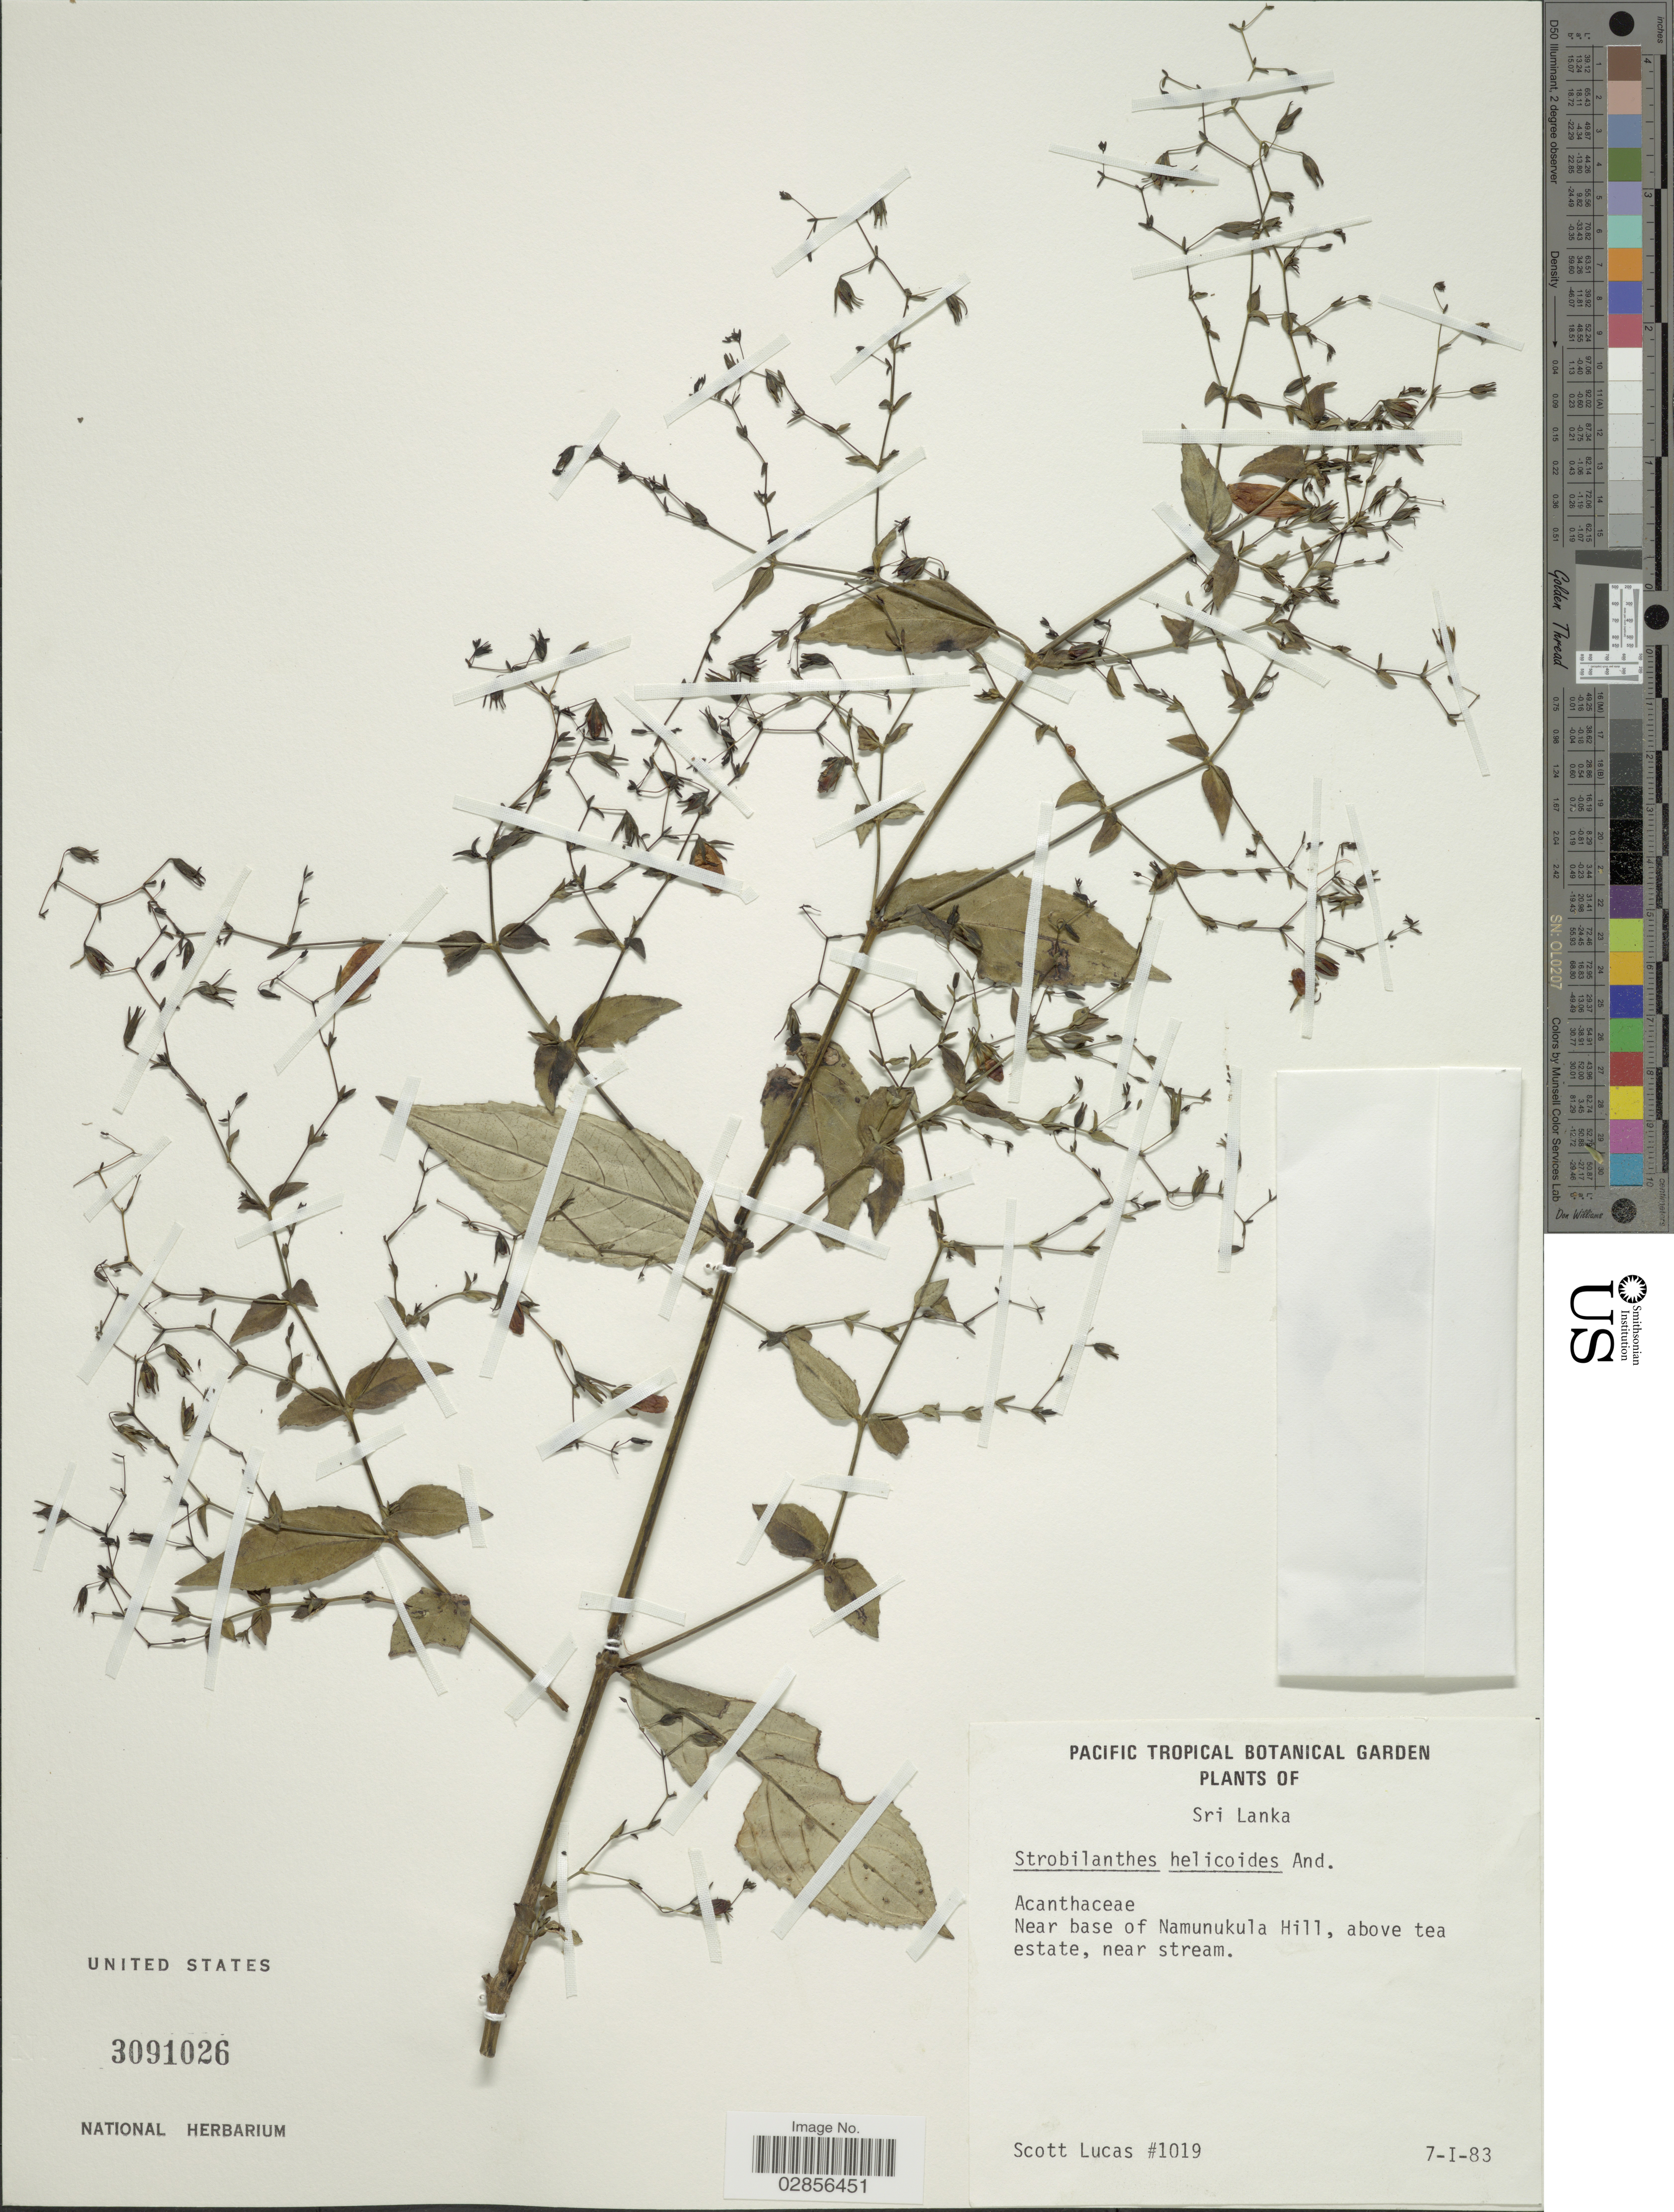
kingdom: Plantae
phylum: Tracheophyta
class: Magnoliopsida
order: Lamiales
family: Acanthaceae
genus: Strobilanthes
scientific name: Strobilanthes helicoides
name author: T. Anderson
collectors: S. Lucas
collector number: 1019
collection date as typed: Transcribed d/m/y: 7/1/83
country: Sri Lanka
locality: Near base of Namunukula Hill, above tea estate, near stream.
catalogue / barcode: US 3091026